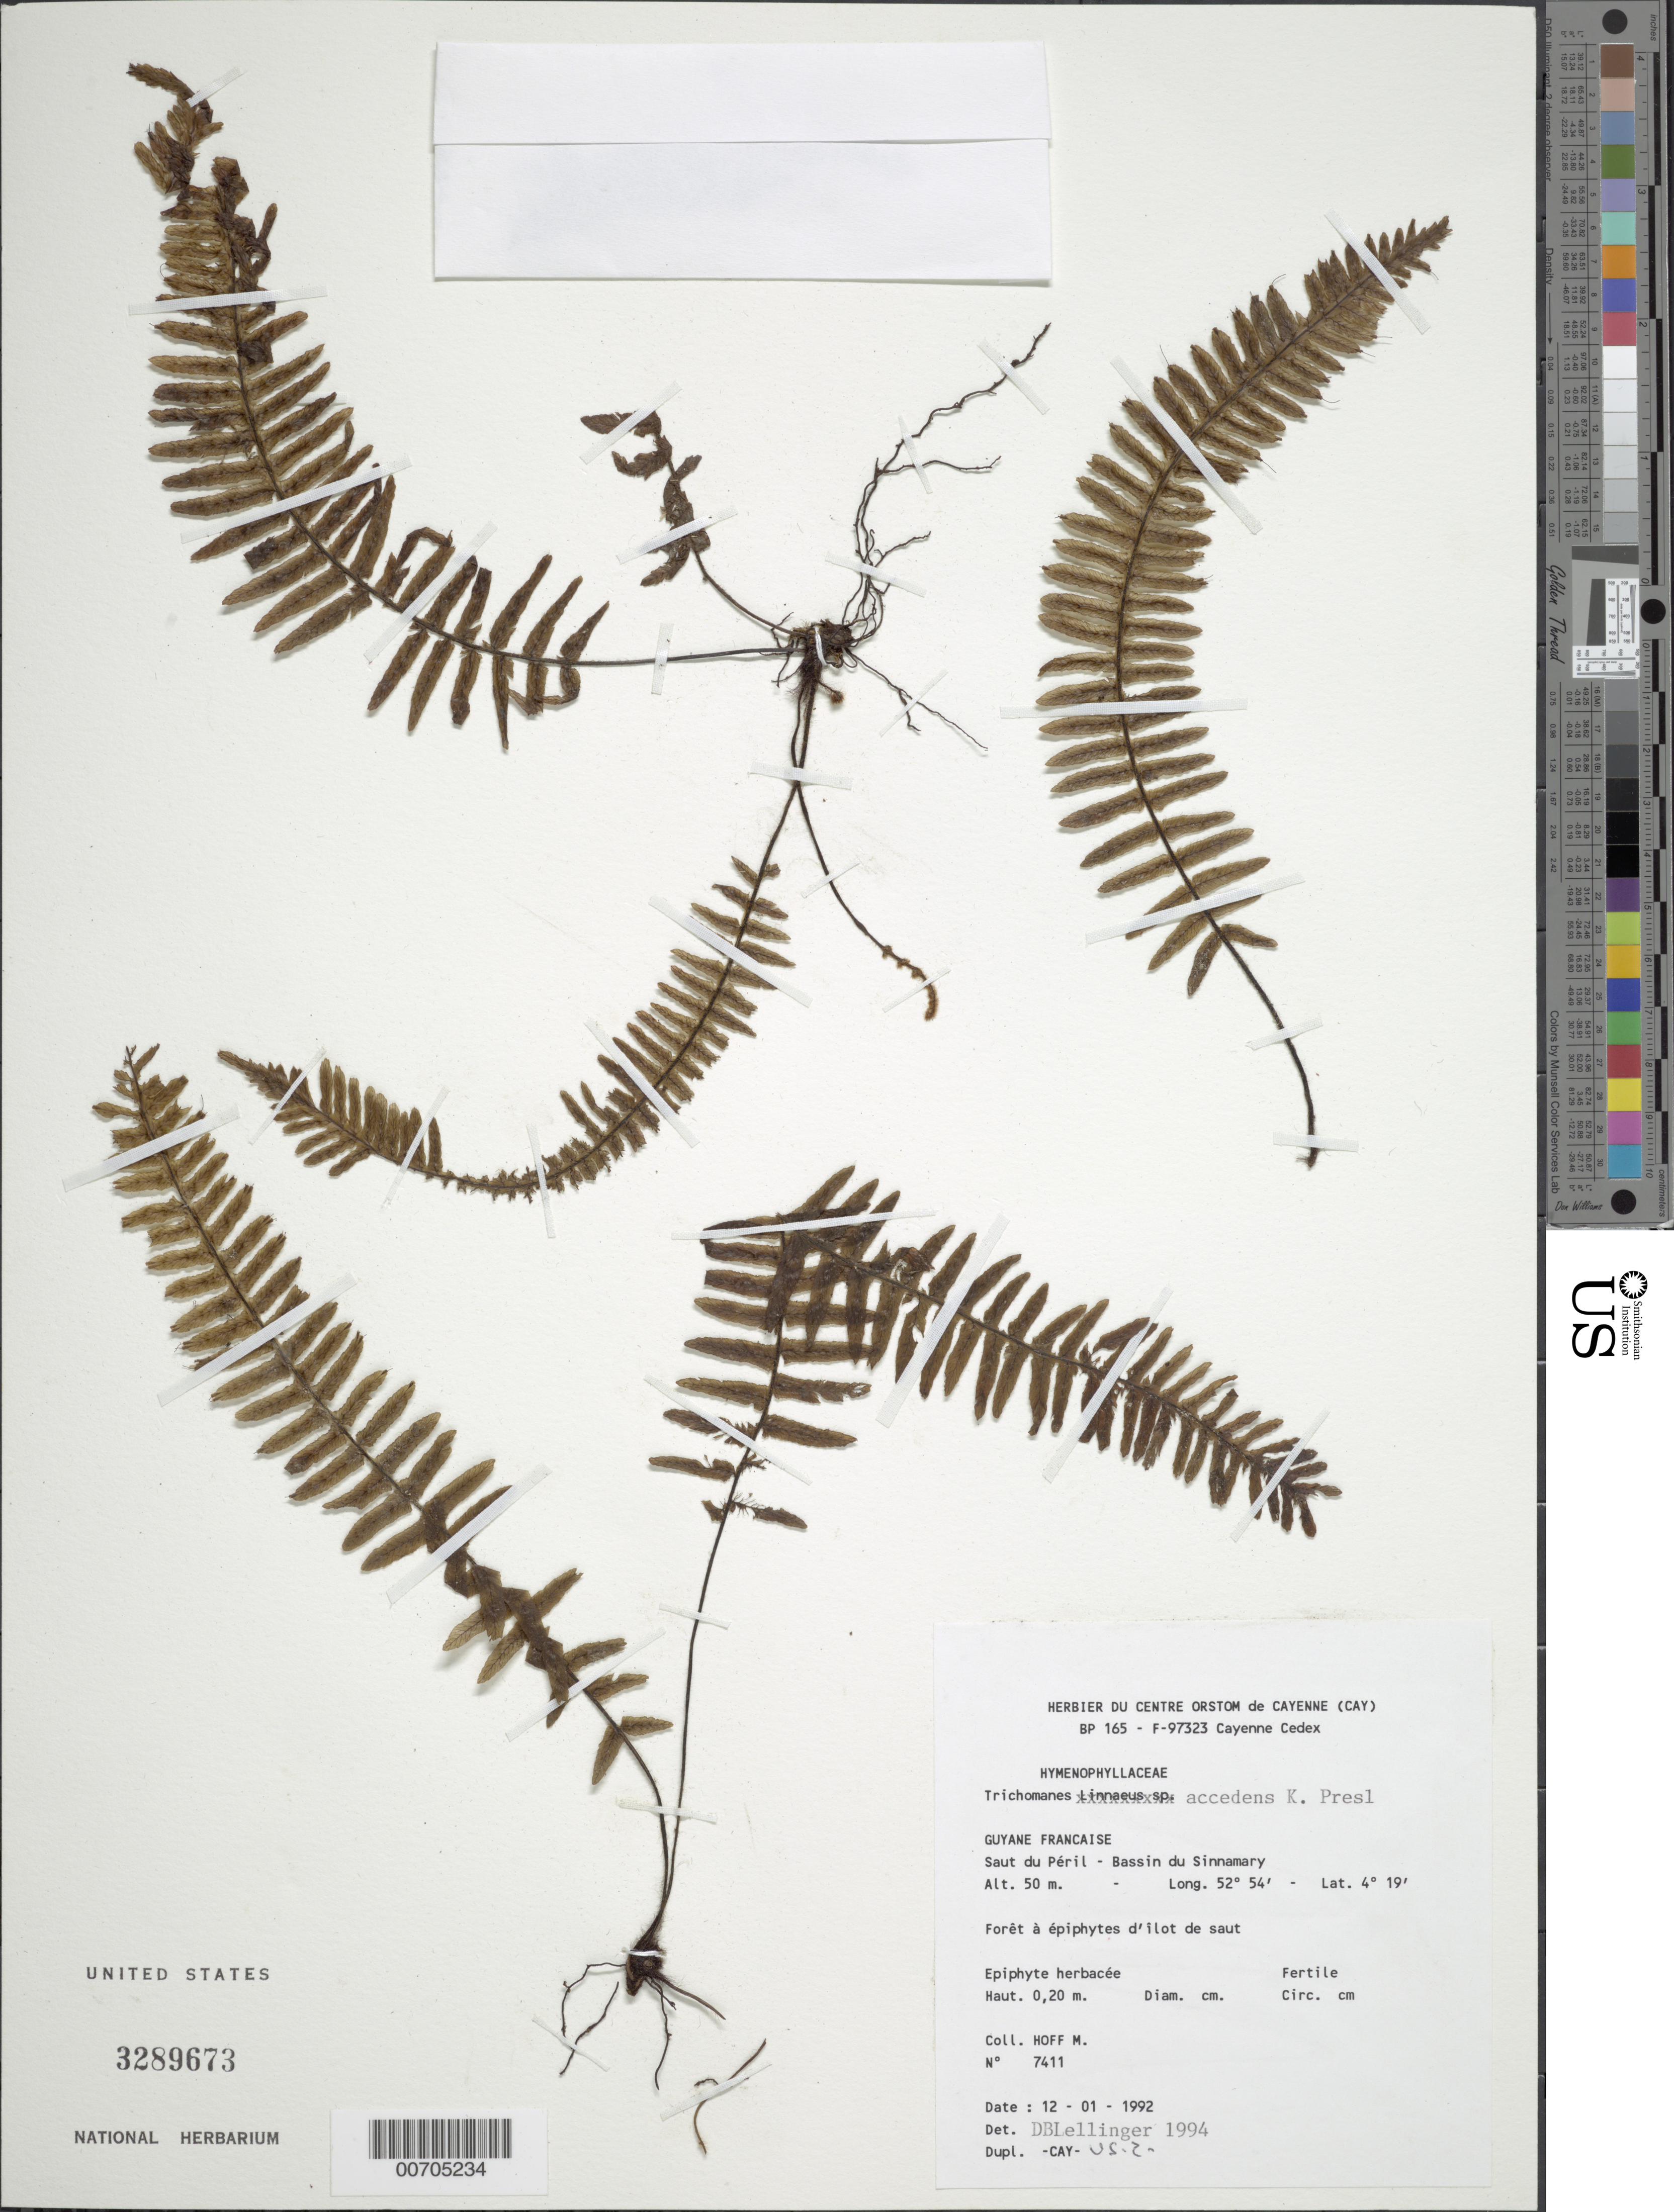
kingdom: Plantae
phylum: Tracheophyta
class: Polypodiopsida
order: Hymenophyllales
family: Hymenophyllaceae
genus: Trichomanes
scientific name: Trichomanes accedens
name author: C. Presl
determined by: Lellinger, David B., (BOT), Smithsonian Institution - National Museum of Natural History (UNITED STATES)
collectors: M. Hoff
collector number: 7411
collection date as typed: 12-Jan-92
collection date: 1992-01-12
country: French Guiana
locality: Saut du Péril, Bassin du Sinnamary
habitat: Forêt à èpiphytes d'ilot de saut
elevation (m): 50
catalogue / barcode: US 3289673